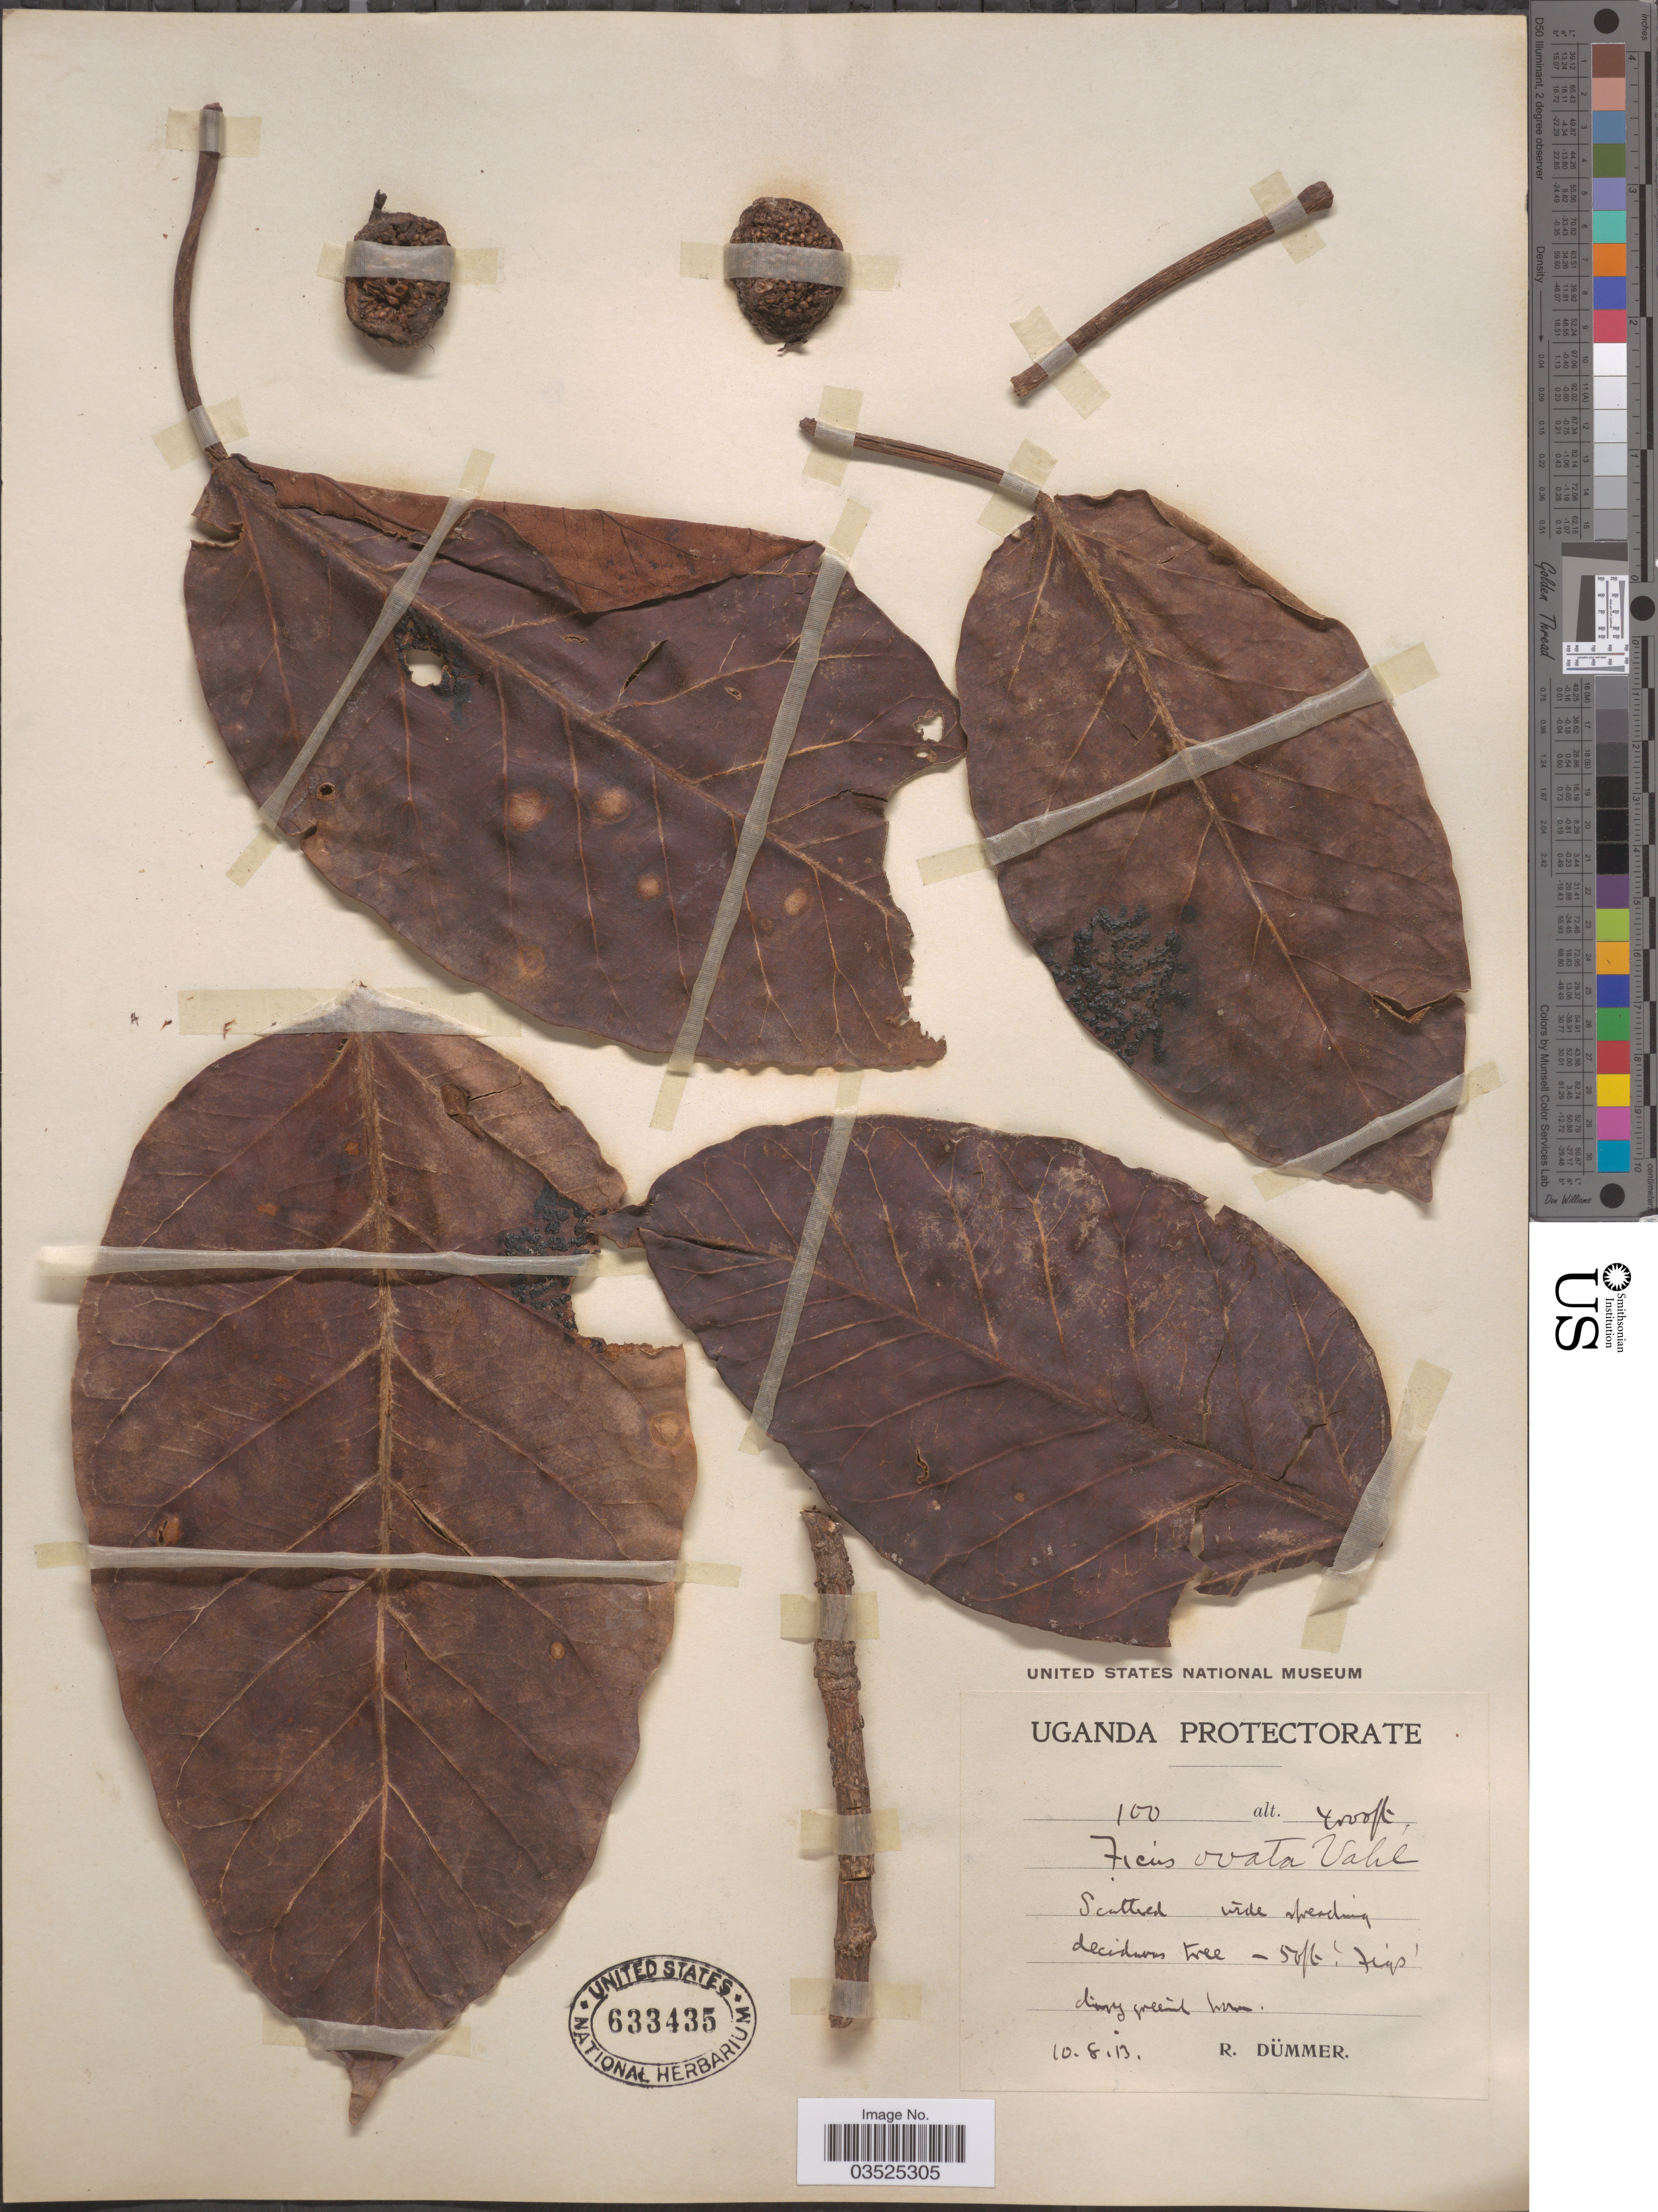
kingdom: Plantae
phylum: Tracheophyta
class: Magnoliopsida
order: Rosales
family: Moraceae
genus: Ficus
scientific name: Ficus ovata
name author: Vahl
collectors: R. A. Dümmer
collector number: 100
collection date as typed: Transcribed d/m/y: 10/8/13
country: Uganda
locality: Uganda Protectorate.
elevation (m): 1219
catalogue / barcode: US 633435